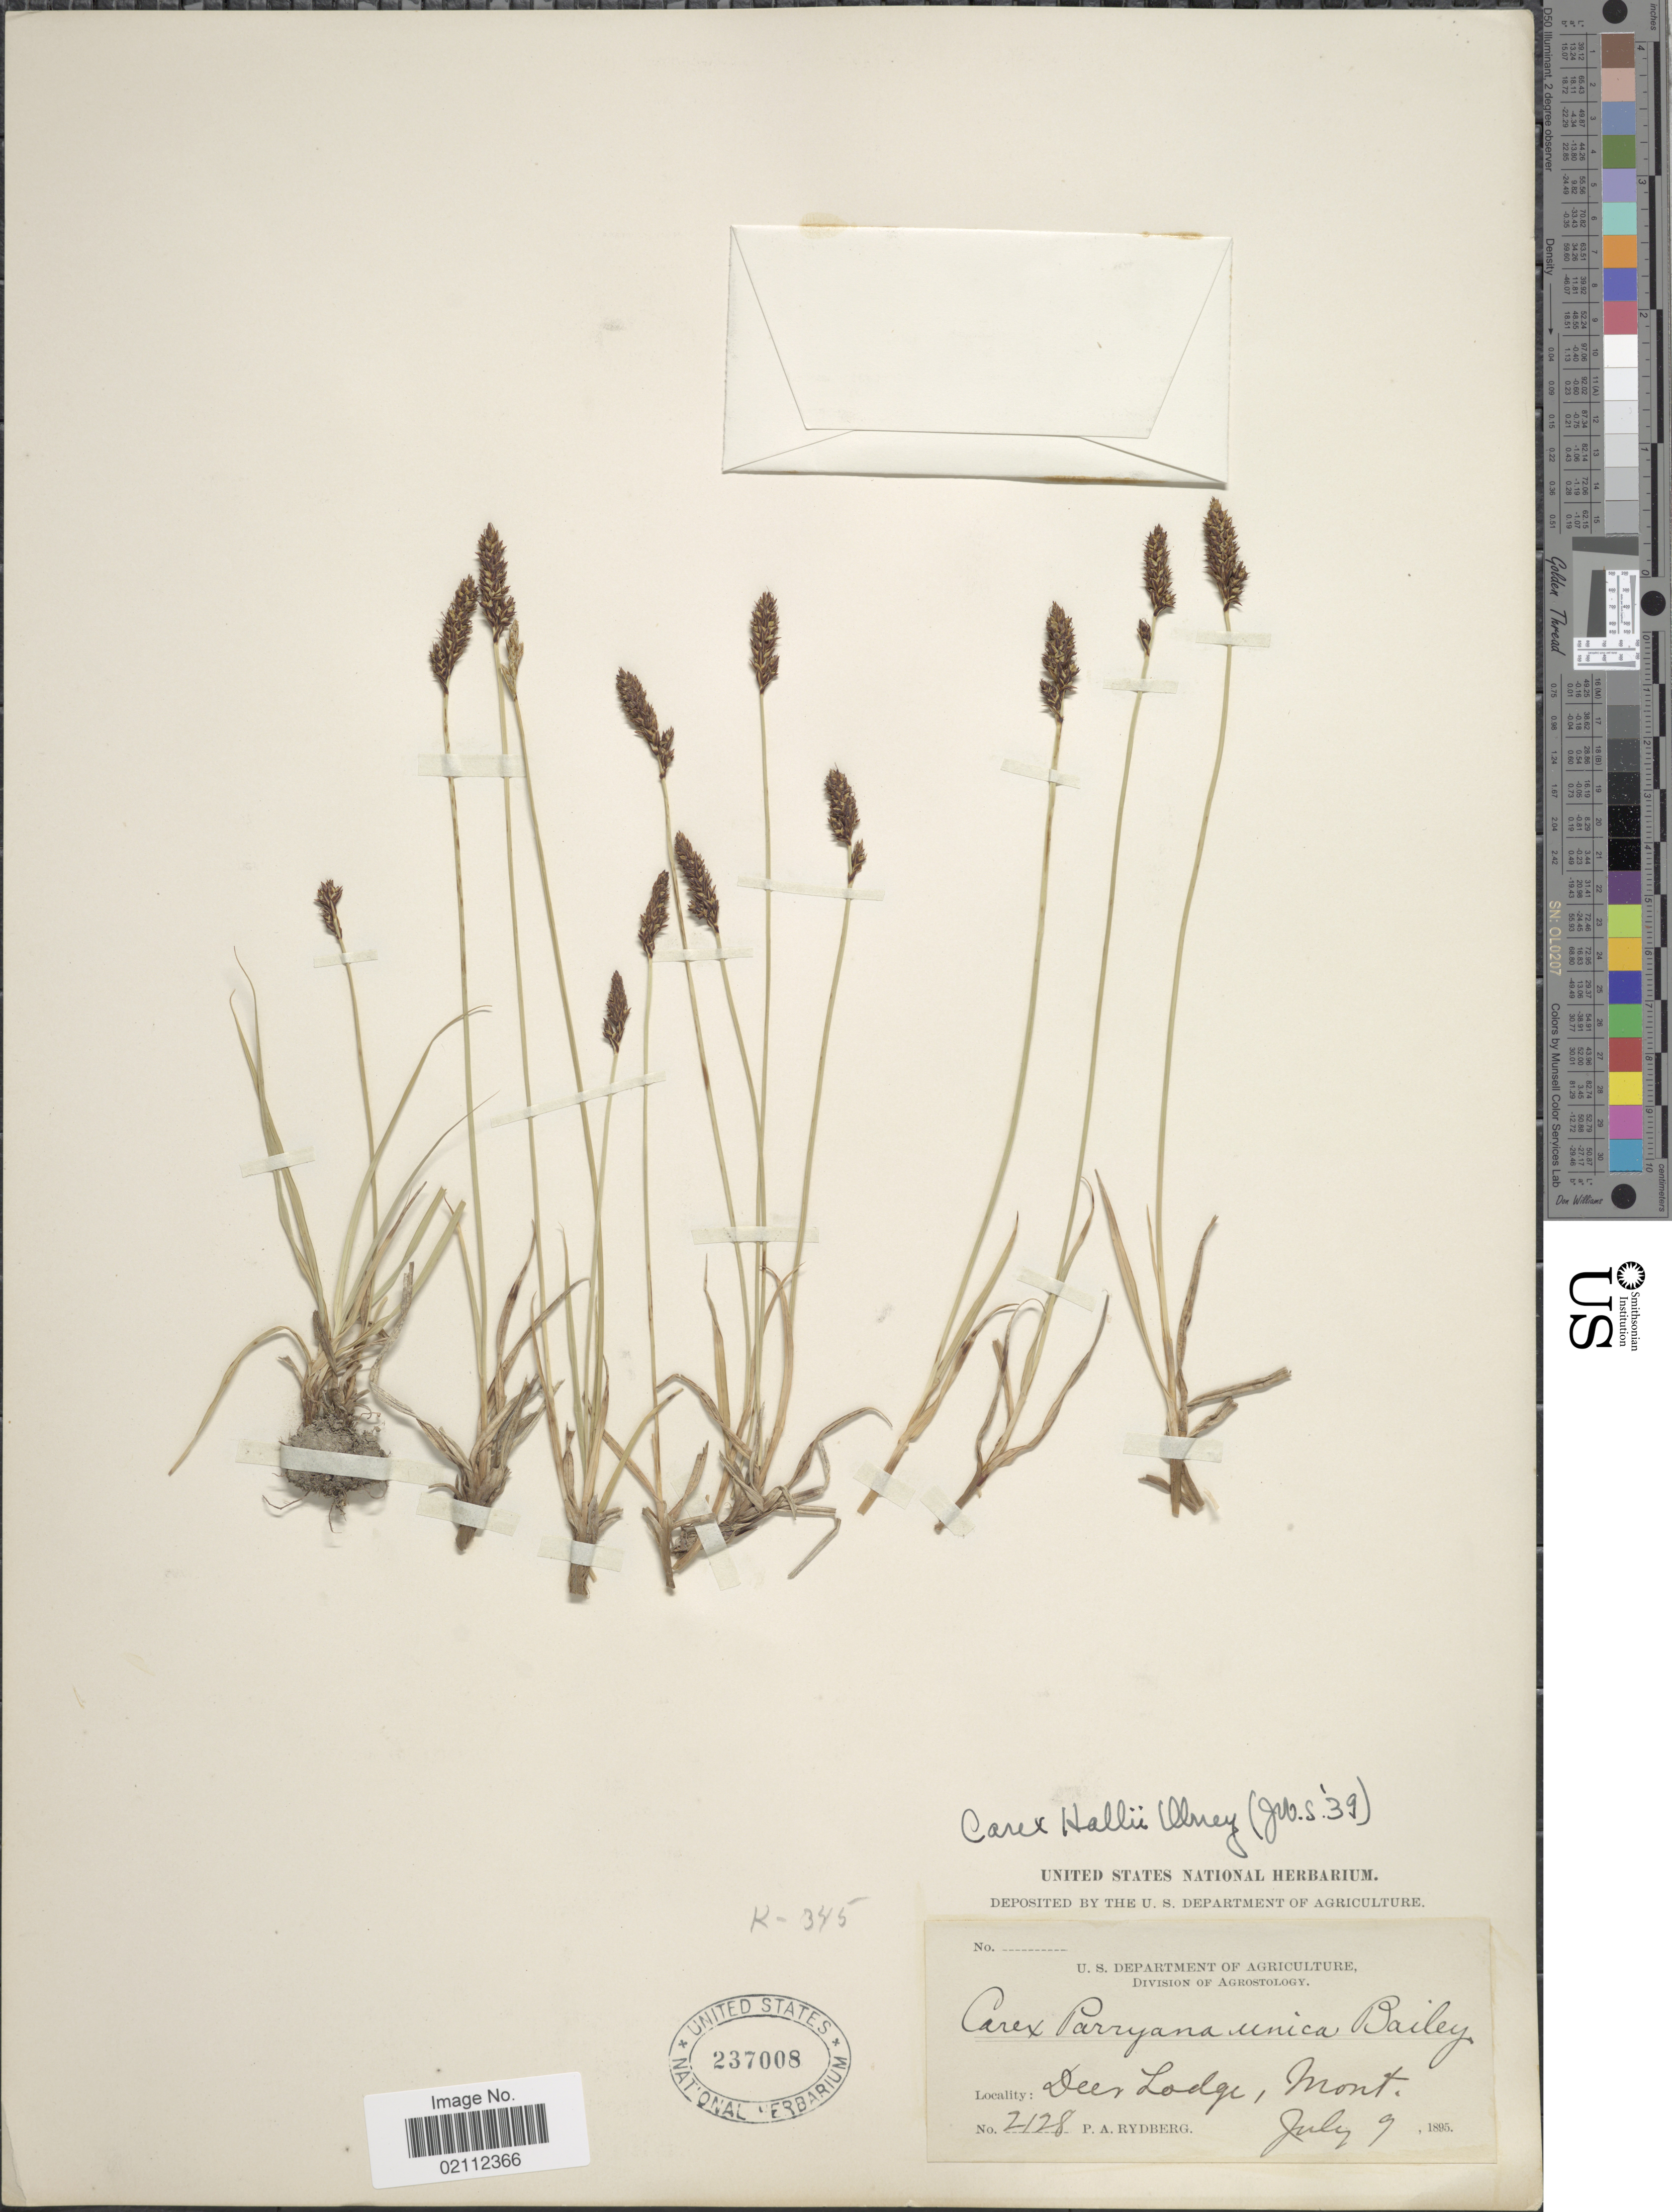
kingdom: Plantae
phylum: Tracheophyta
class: Liliopsida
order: Poales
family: Cyperaceae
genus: Carex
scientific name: Carex hallii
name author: Olney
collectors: P. A. Rydberg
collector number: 2128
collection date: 1895-07-09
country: United States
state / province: Montana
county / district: Powell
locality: Deer Lodge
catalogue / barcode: US 237008